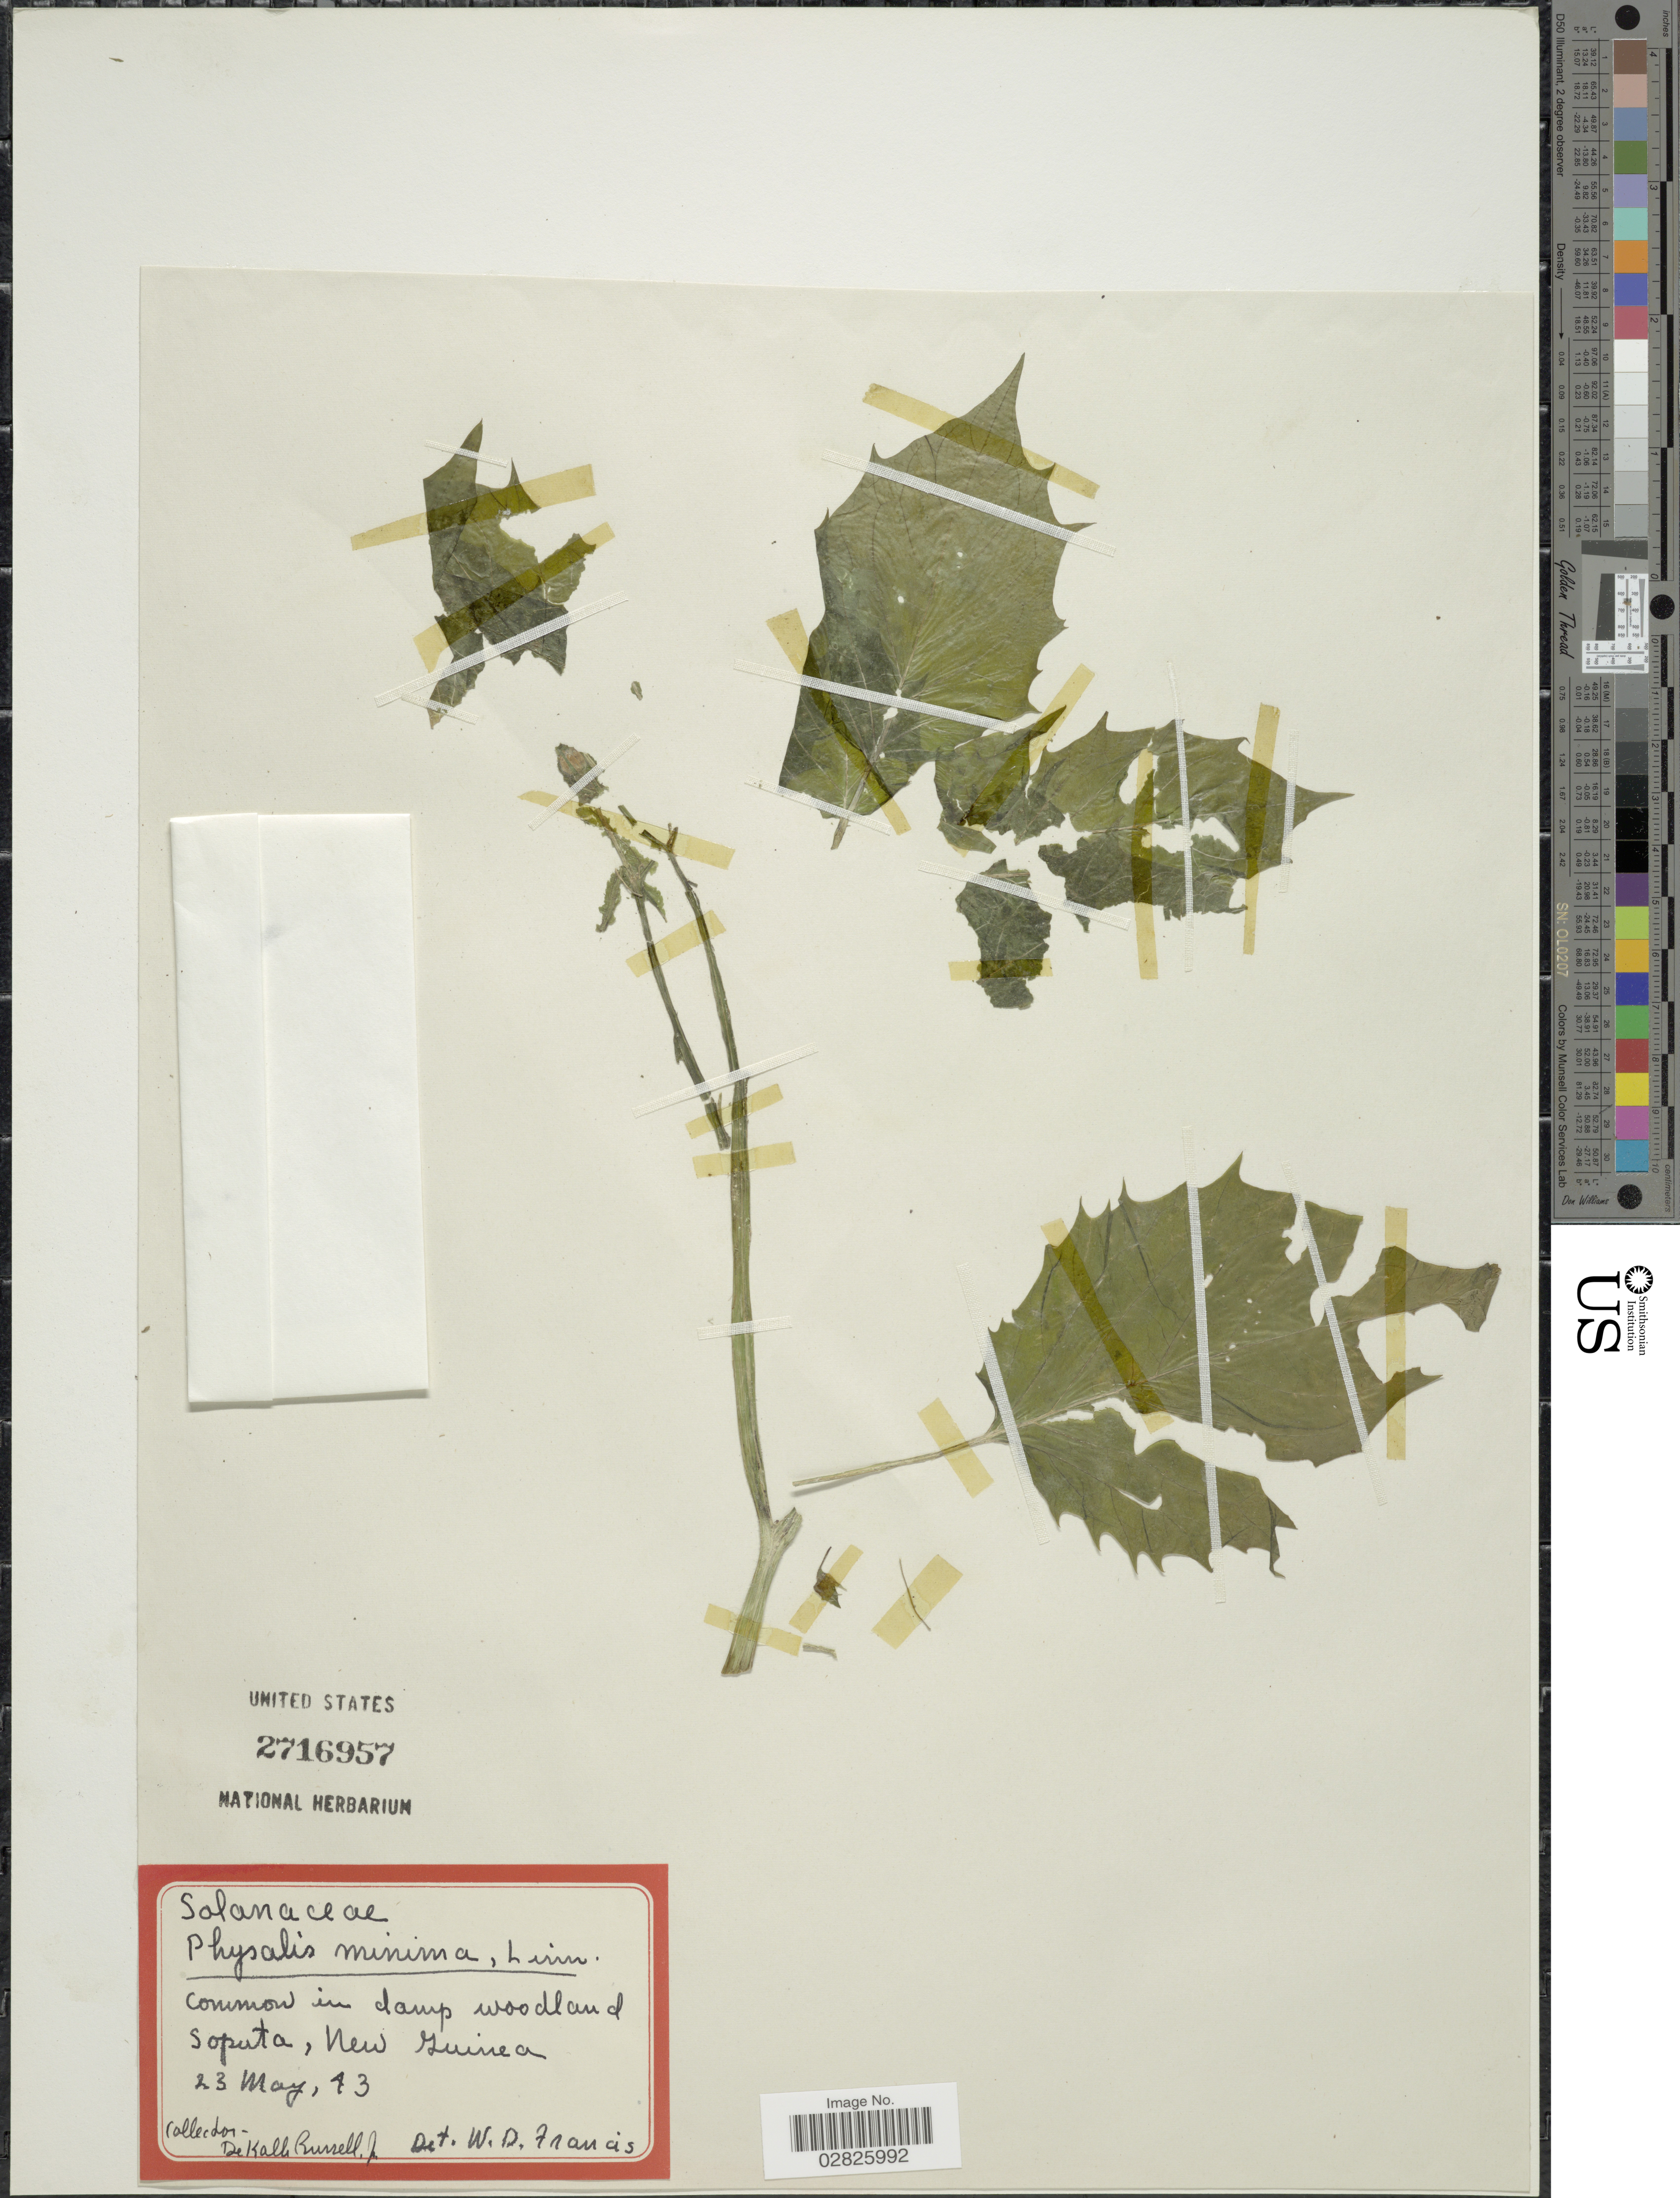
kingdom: Plantae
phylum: Tracheophyta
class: Magnoliopsida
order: Solanales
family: Solanaceae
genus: Physalis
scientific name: Physalis minima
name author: L.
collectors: D. K. Russell Jr.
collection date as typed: Transcribed d/m/y: 23/5/43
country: Papua New Guinea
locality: Soputa, New Guinea.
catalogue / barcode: US 2716957